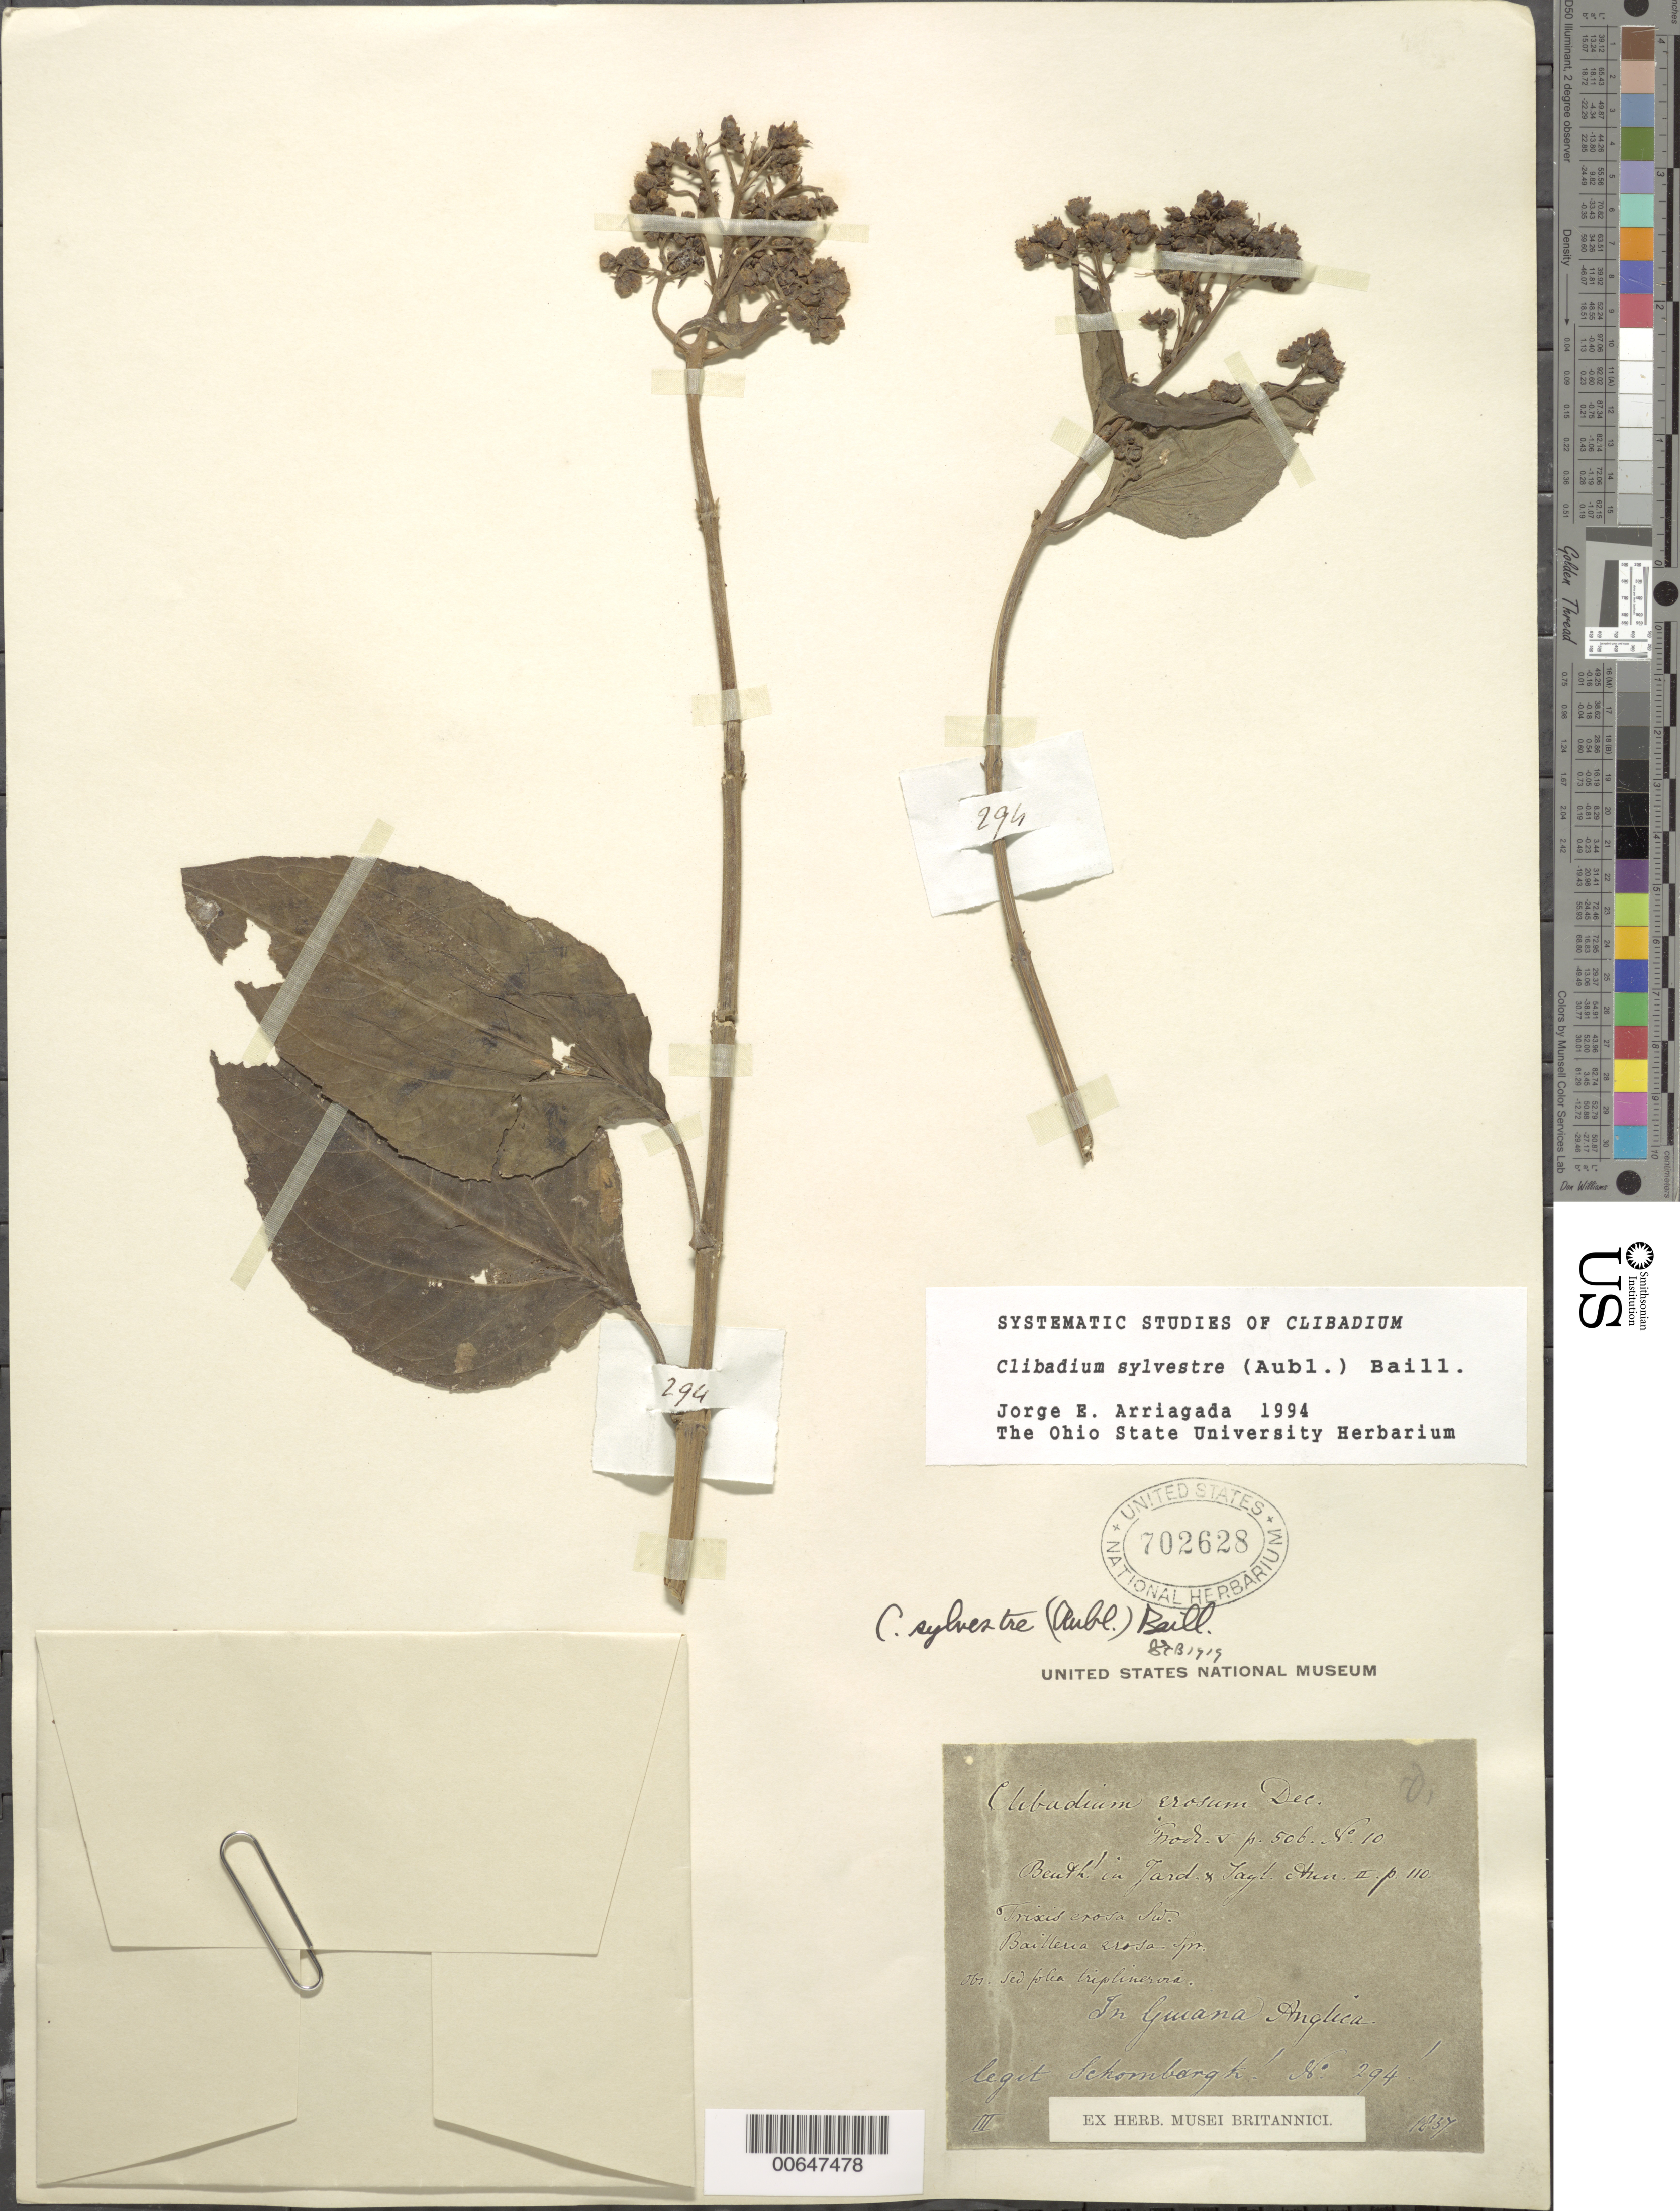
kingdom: Plantae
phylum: Tracheophyta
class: Magnoliopsida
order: Asterales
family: Asteraceae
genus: Clibadium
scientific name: Clibadium sylvestre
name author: (Aubl.) Baill.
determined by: Arriagada, J. E.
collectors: R. H. Schomburgk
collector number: I 294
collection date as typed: March 1837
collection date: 1837-03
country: Guyana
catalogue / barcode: US 702628